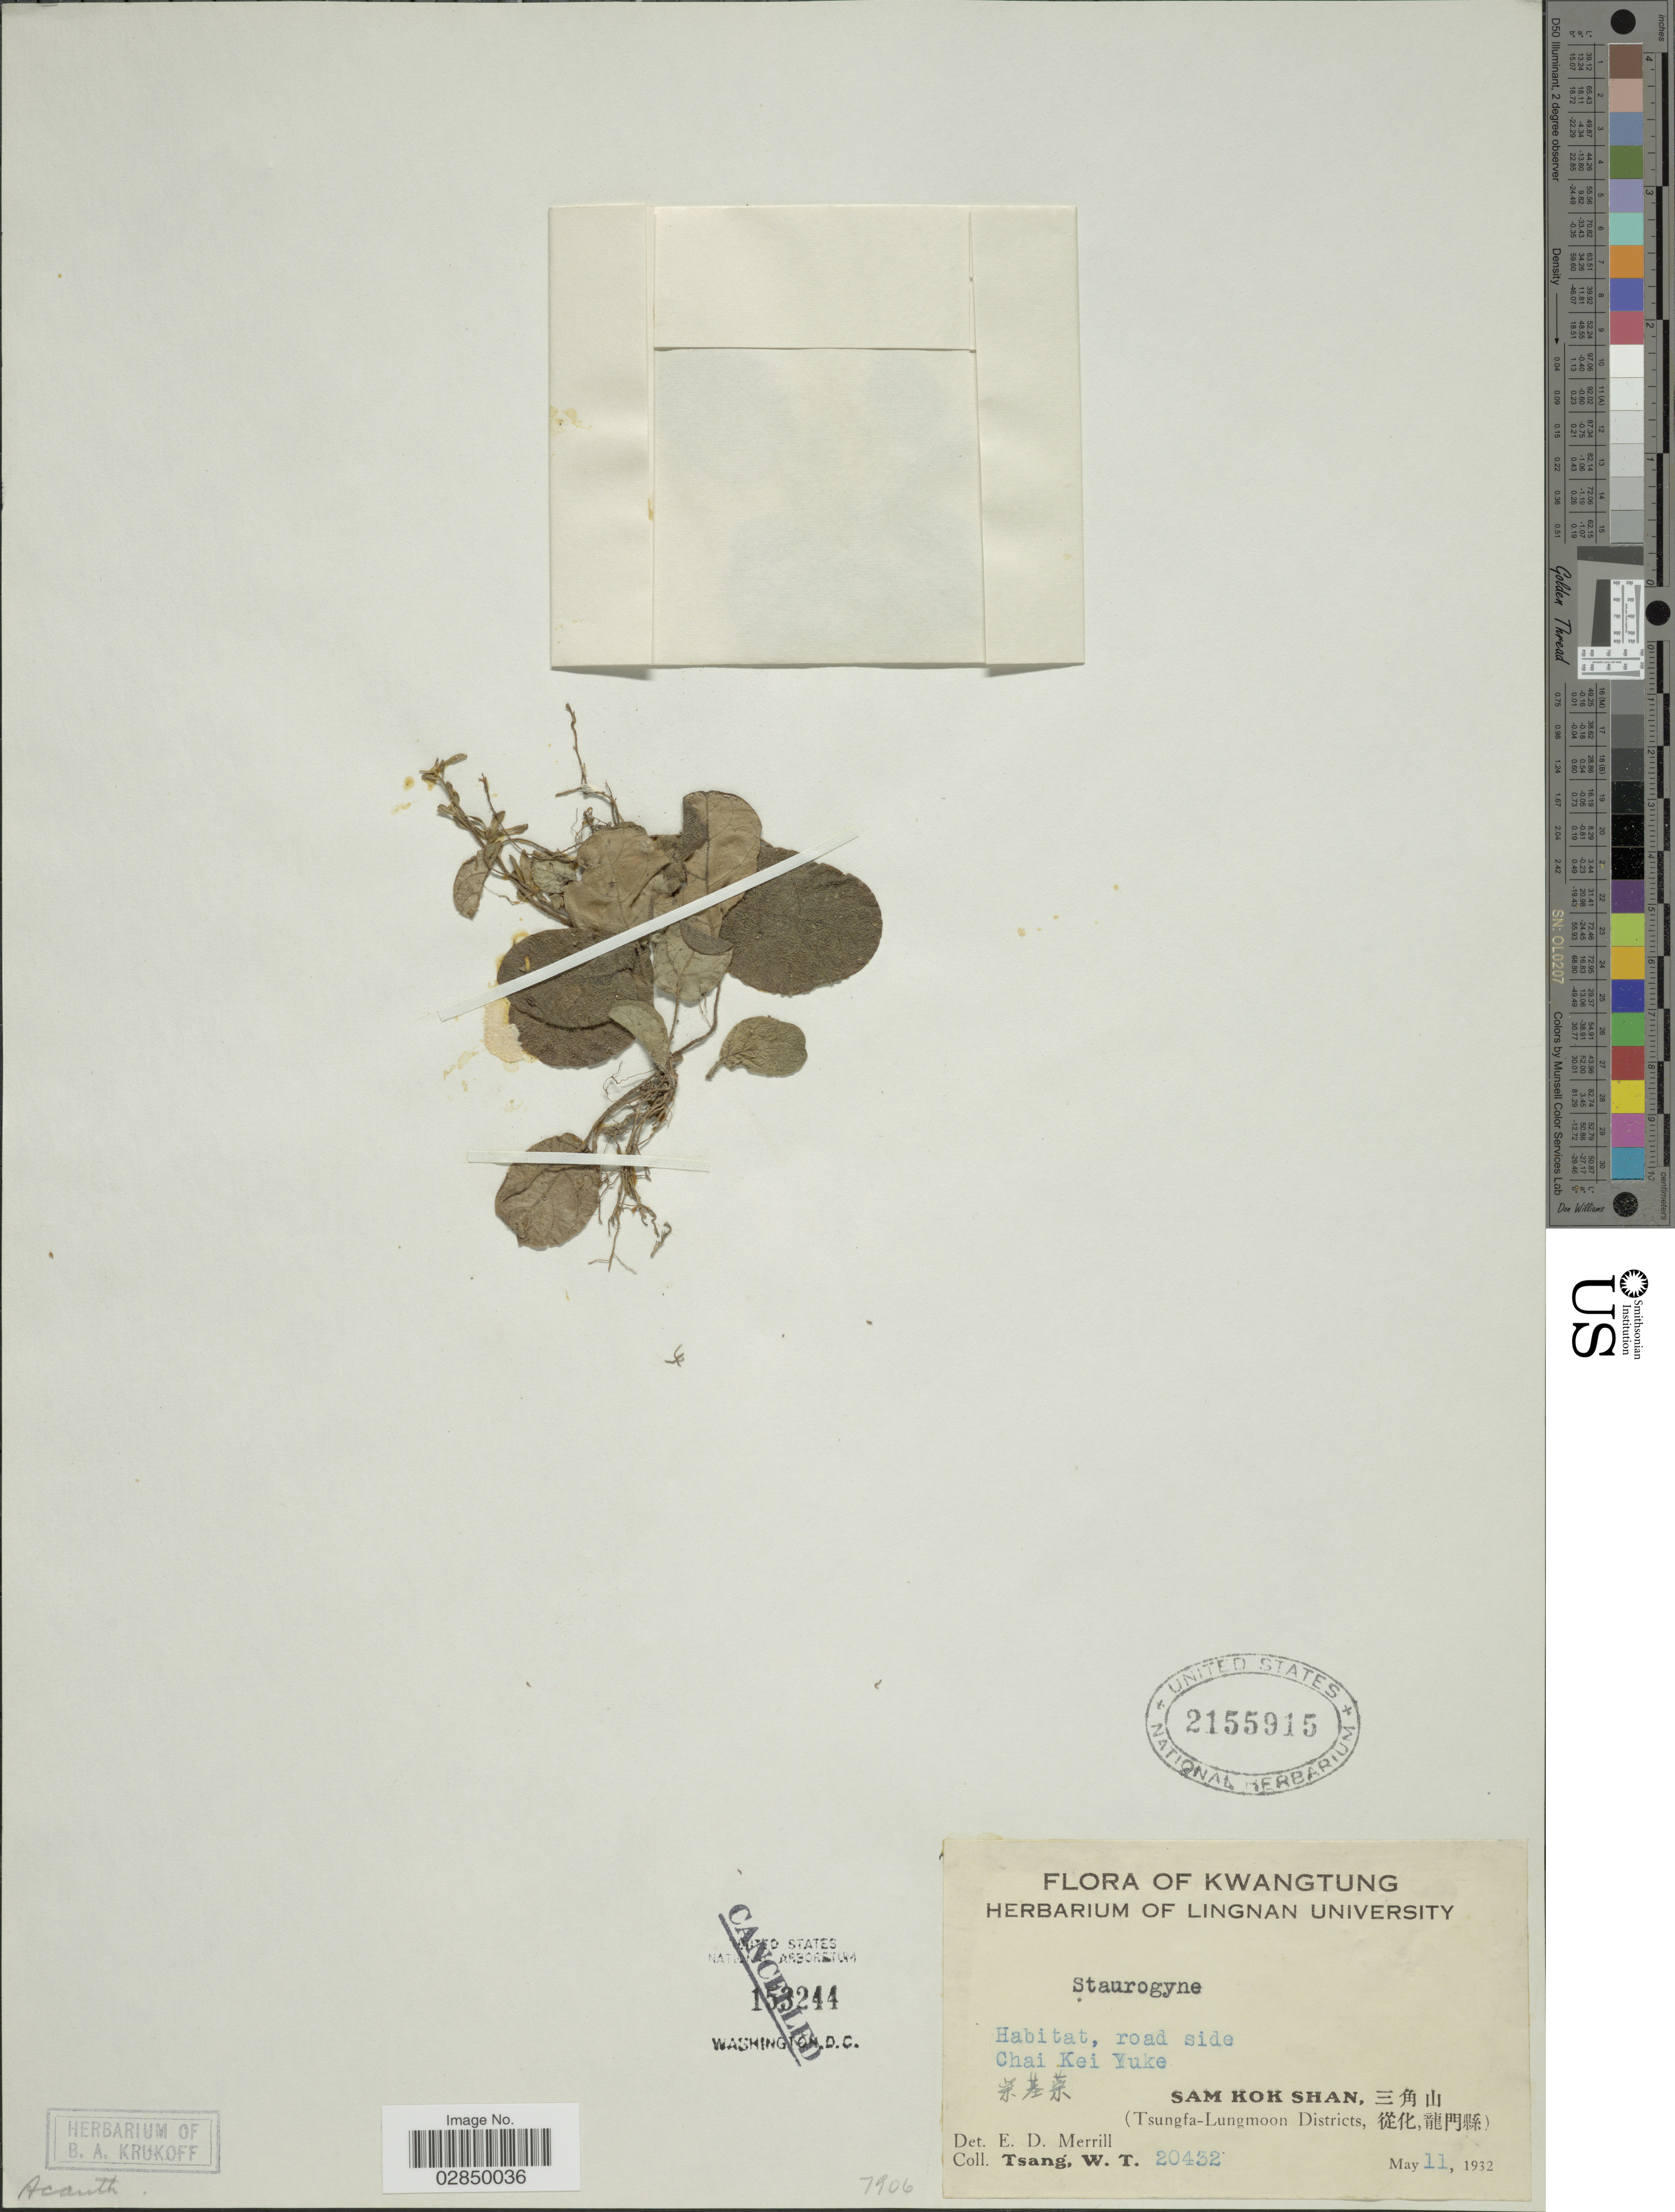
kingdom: Plantae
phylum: Tracheophyta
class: Magnoliopsida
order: Lamiales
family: Acanthaceae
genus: Staurogyne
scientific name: Staurogyne sp.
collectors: W. T. Tsang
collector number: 20432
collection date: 1932-05-11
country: China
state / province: Guangdong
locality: Kwangtung. Chai Kei Yuke. Sam Kok Shan. (Tsungfa-Lungmoon Districts).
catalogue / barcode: US 2155915